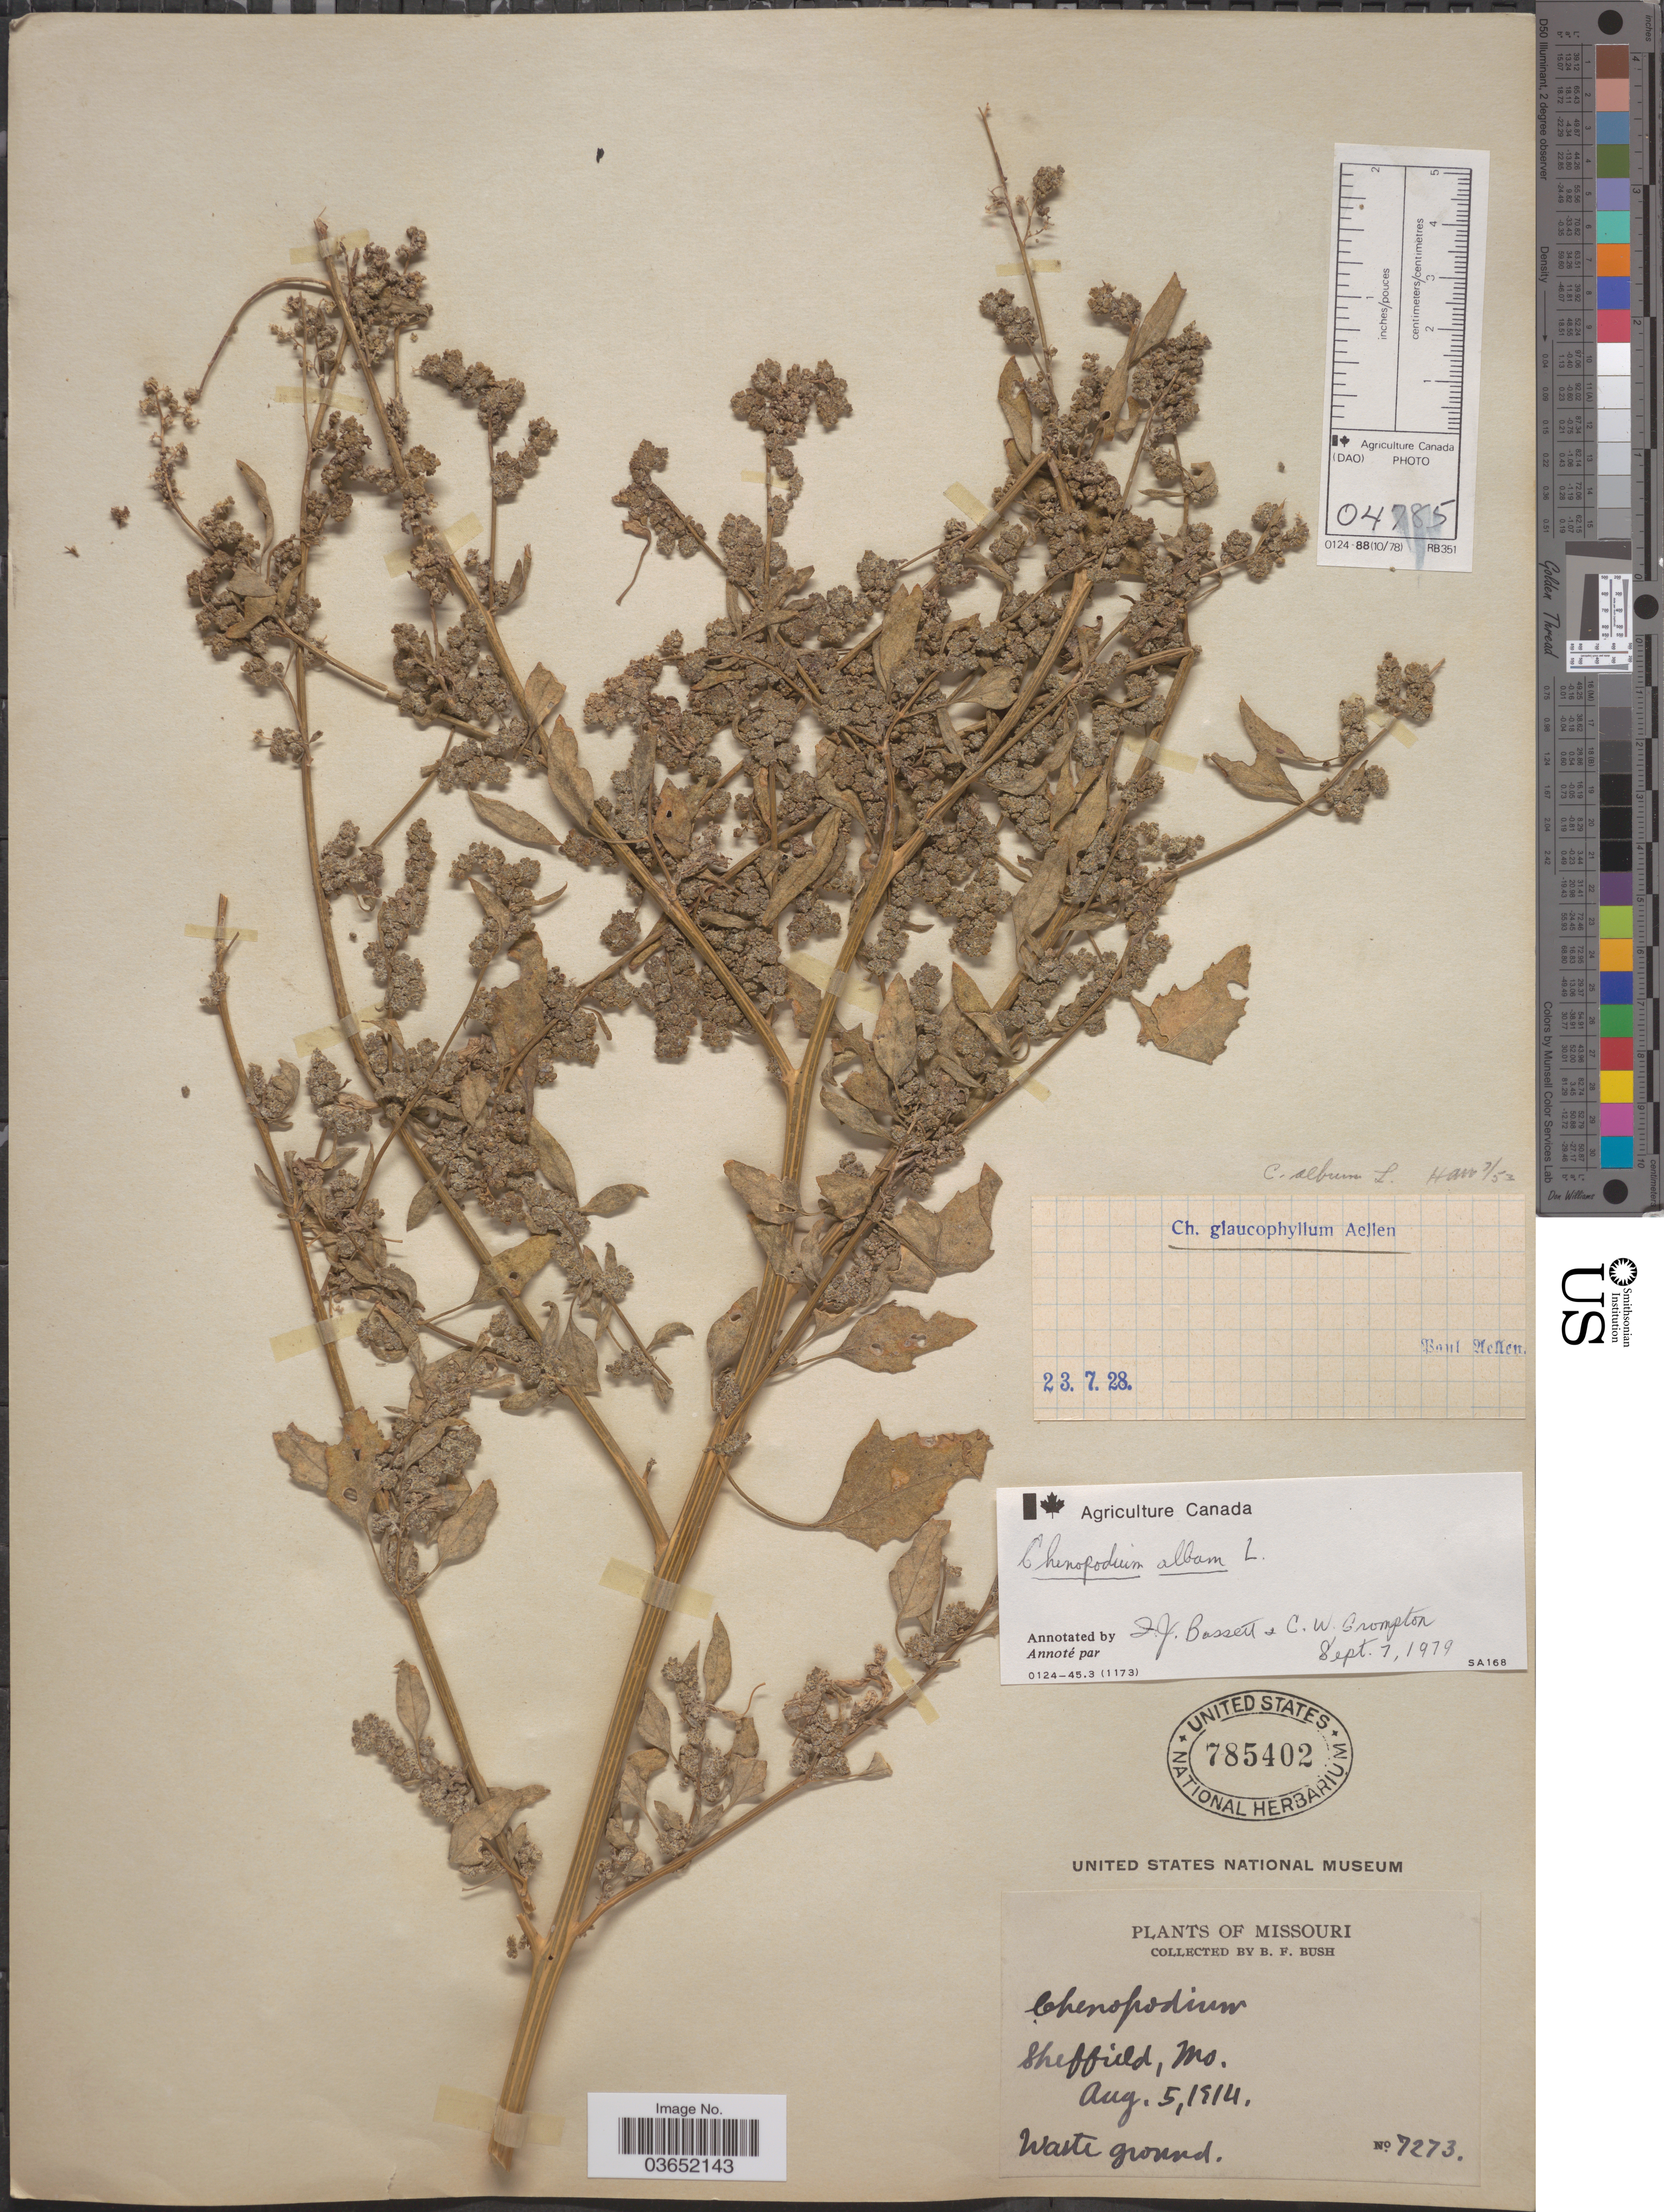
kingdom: Plantae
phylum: Tracheophyta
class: Magnoliopsida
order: Caryophyllales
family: Amaranthaceae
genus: Chenopodium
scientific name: Chenopodium album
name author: L.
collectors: B. F. Bush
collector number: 7273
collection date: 1914-08-05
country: United States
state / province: Missouri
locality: Sheffield.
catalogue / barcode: US 785402